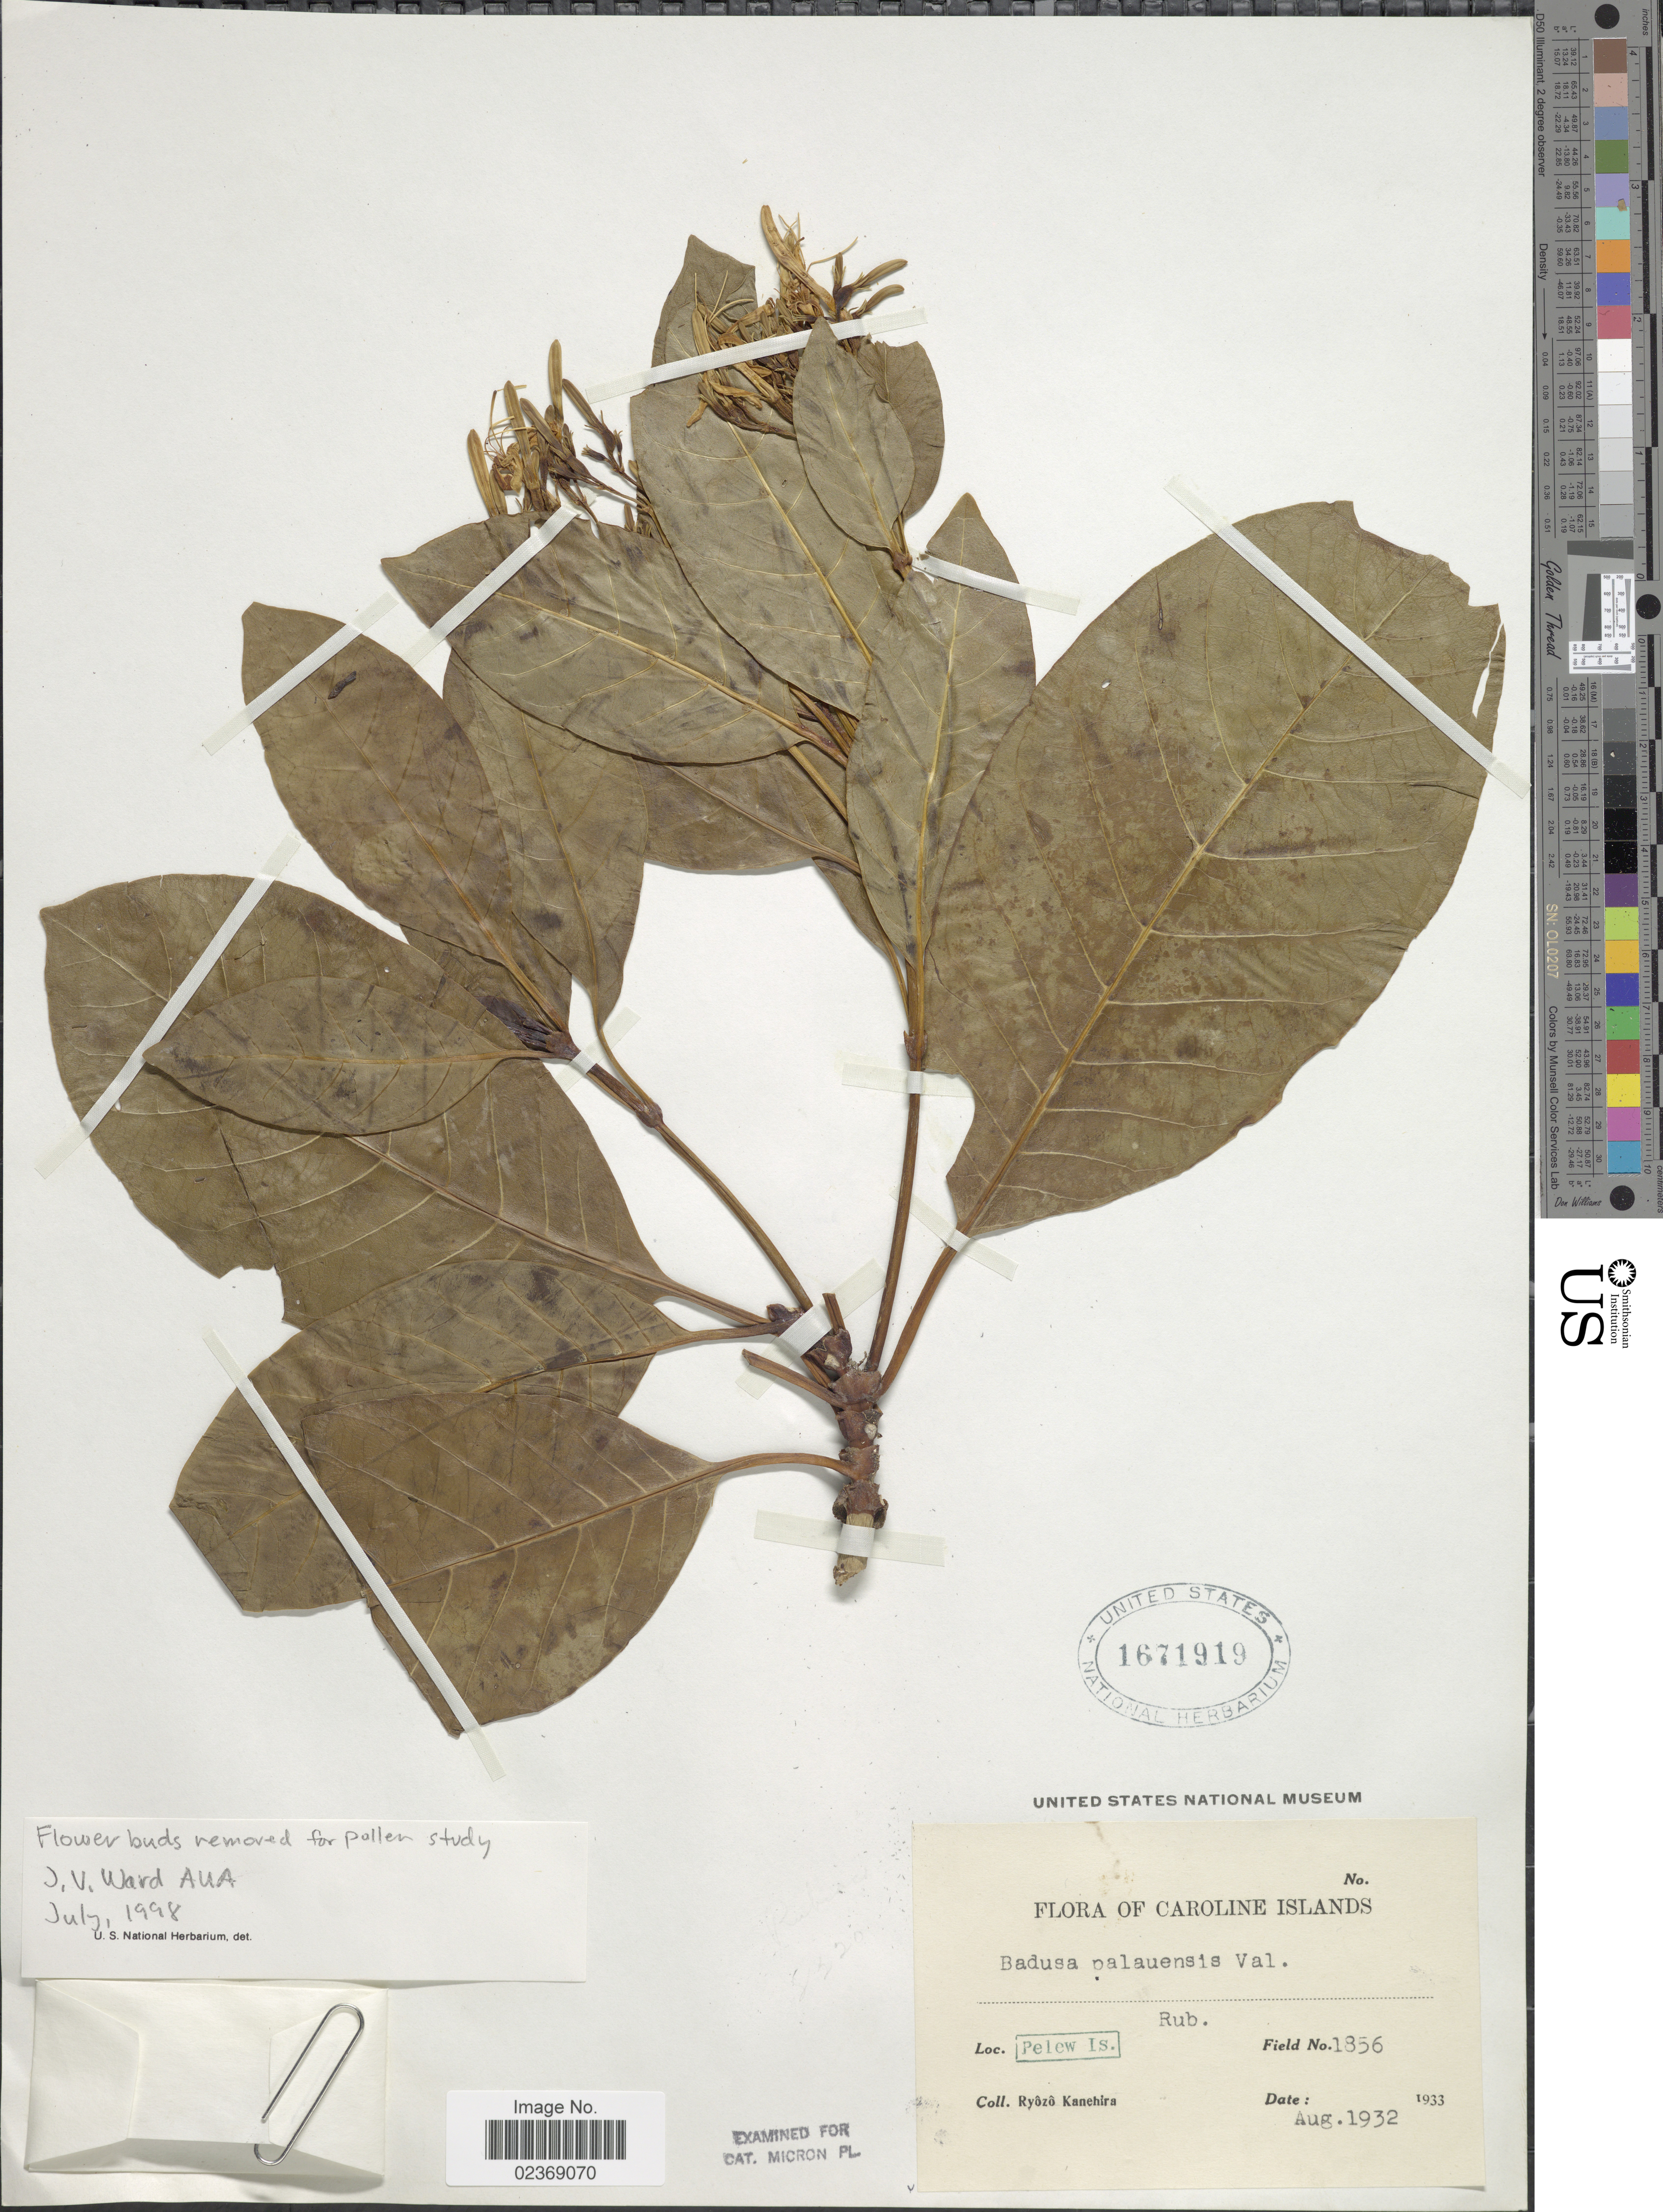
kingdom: Plantae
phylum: Tracheophyta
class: Magnoliopsida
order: Gentianales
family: Rubiaceae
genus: Badusa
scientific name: Badusa palauensis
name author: Valeton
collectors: R. Kanehira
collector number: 1856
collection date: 1932-08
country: Palau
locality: Caroline Islands, Pelew Is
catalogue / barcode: US 1671919